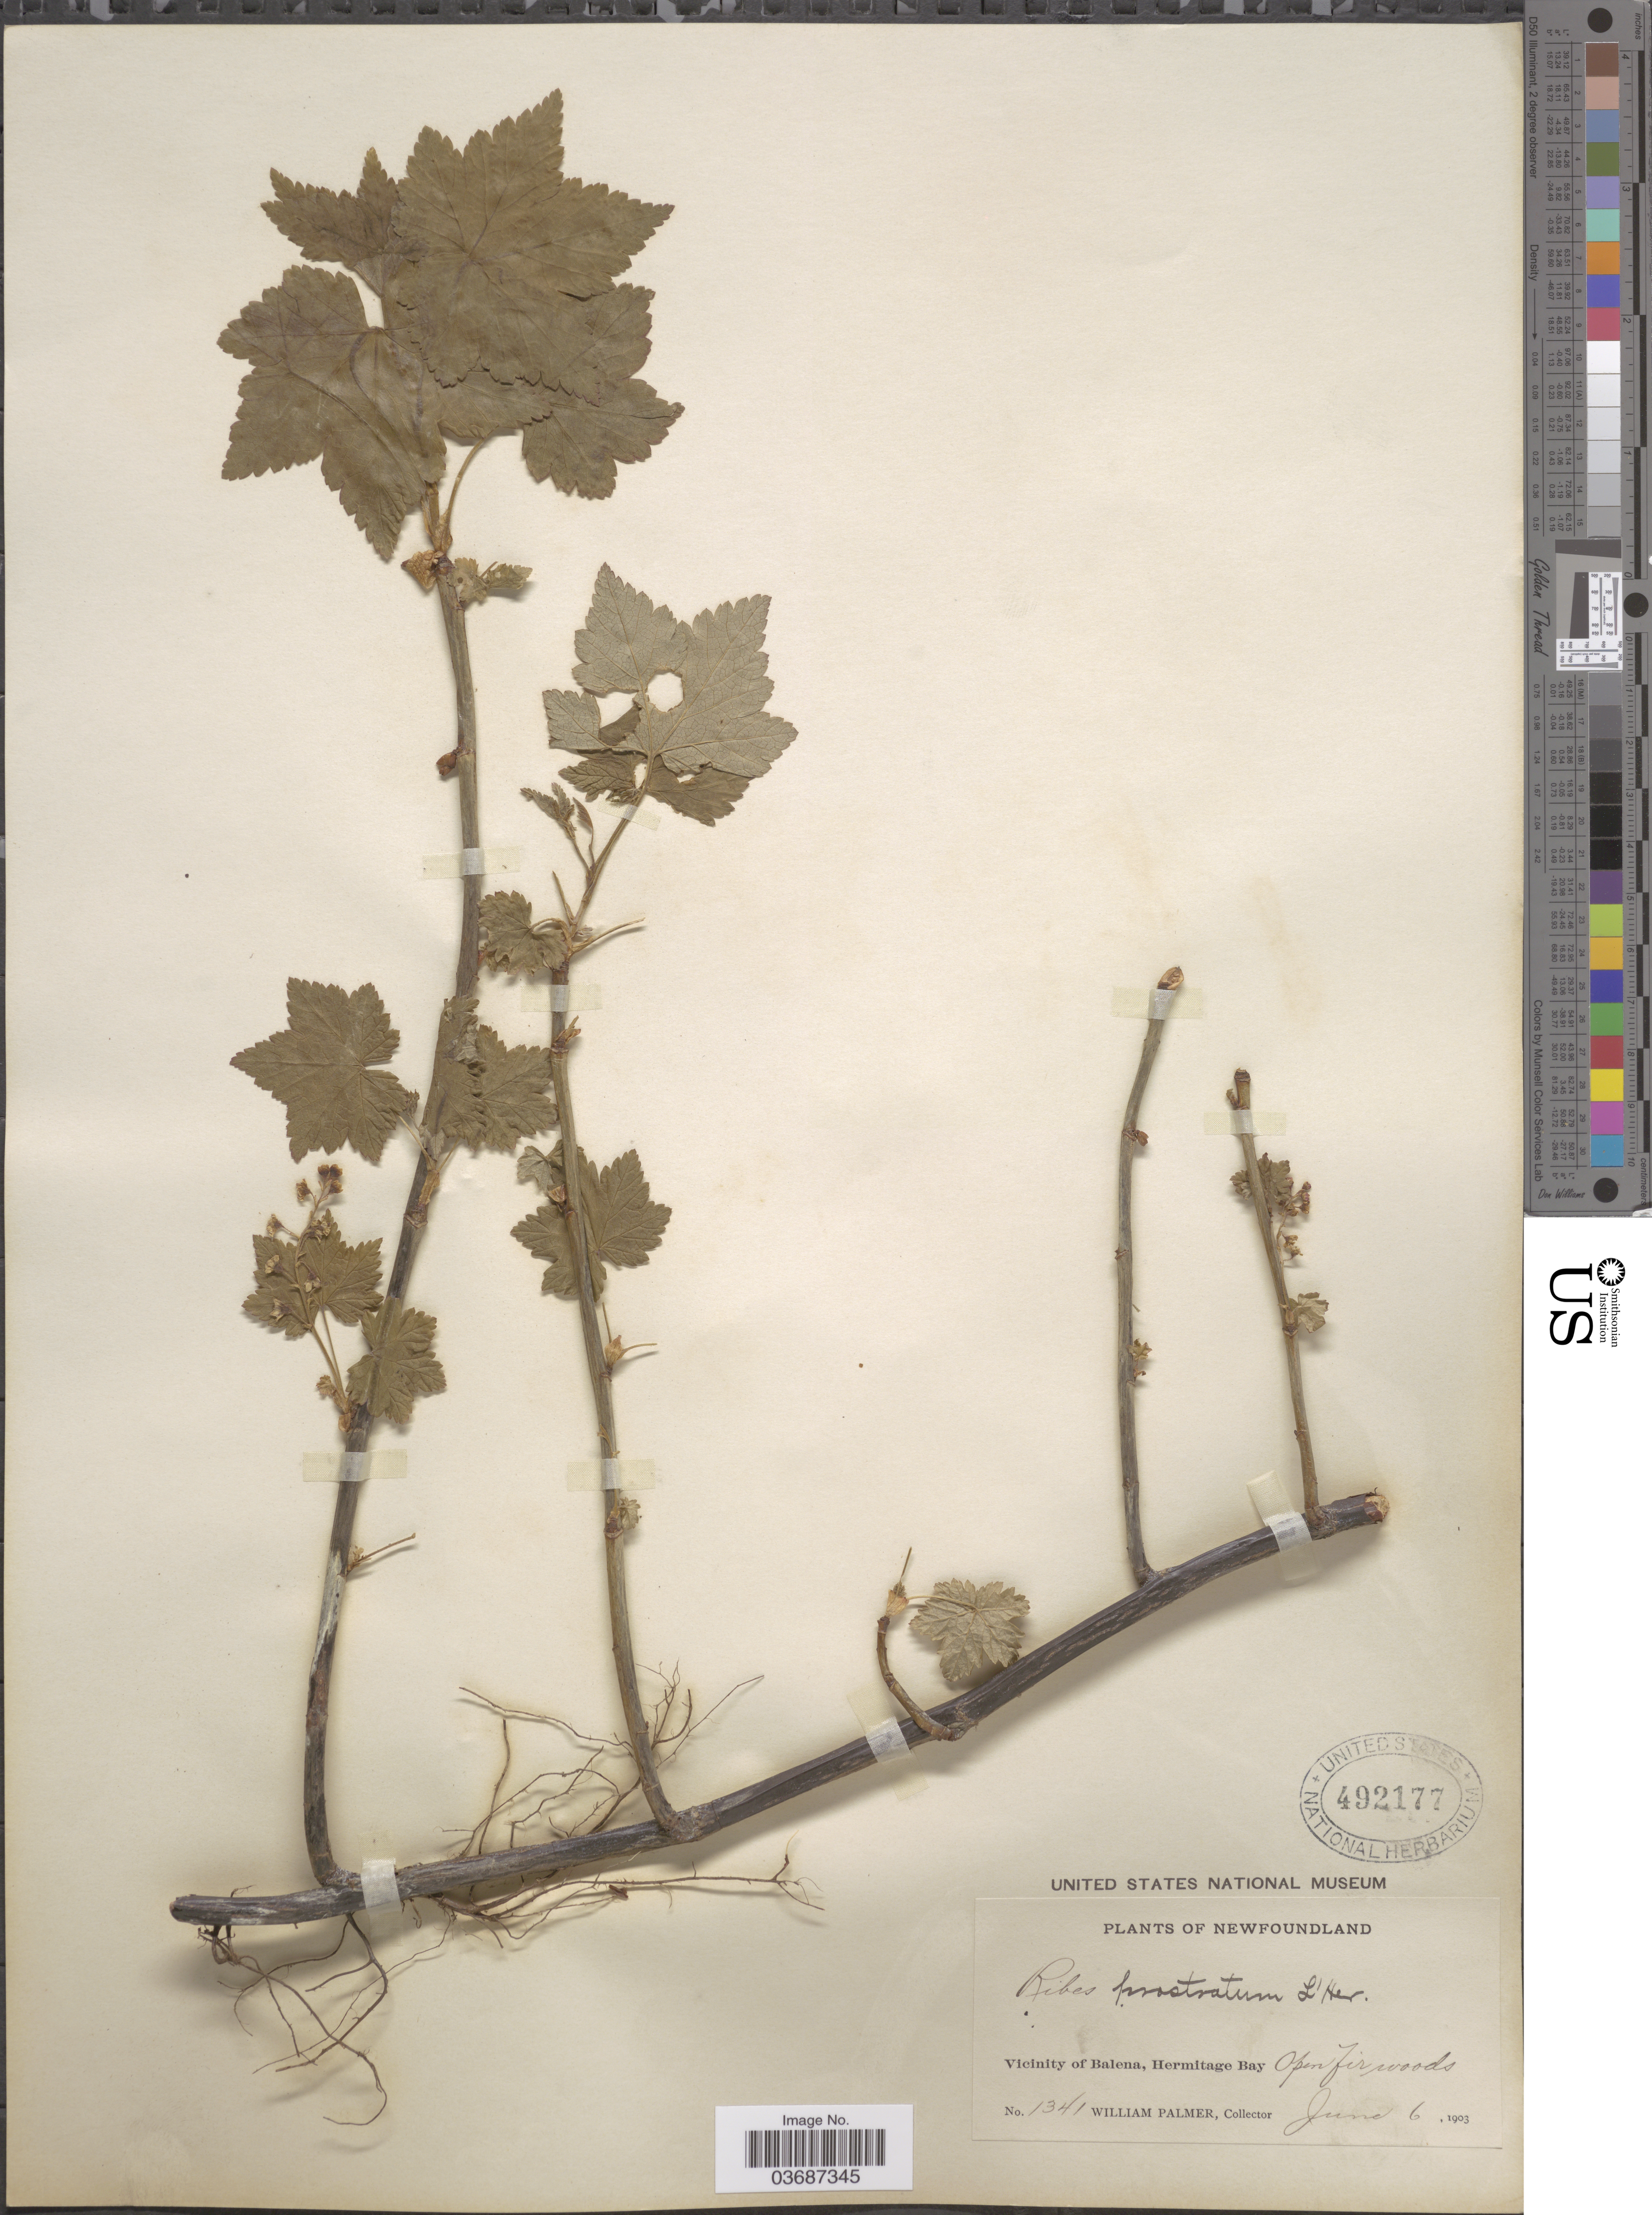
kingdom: Plantae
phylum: Tracheophyta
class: Magnoliopsida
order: Saxifragales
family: Grossulariaceae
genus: Ribes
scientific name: Ribes glandulosum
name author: Ruiz & Pav.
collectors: W. Palmer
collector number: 1341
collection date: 1903-06-06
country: Canada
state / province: Newfoundland and Labrador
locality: Vicinity of Balena, Hermitage Bay.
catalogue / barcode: US 492177